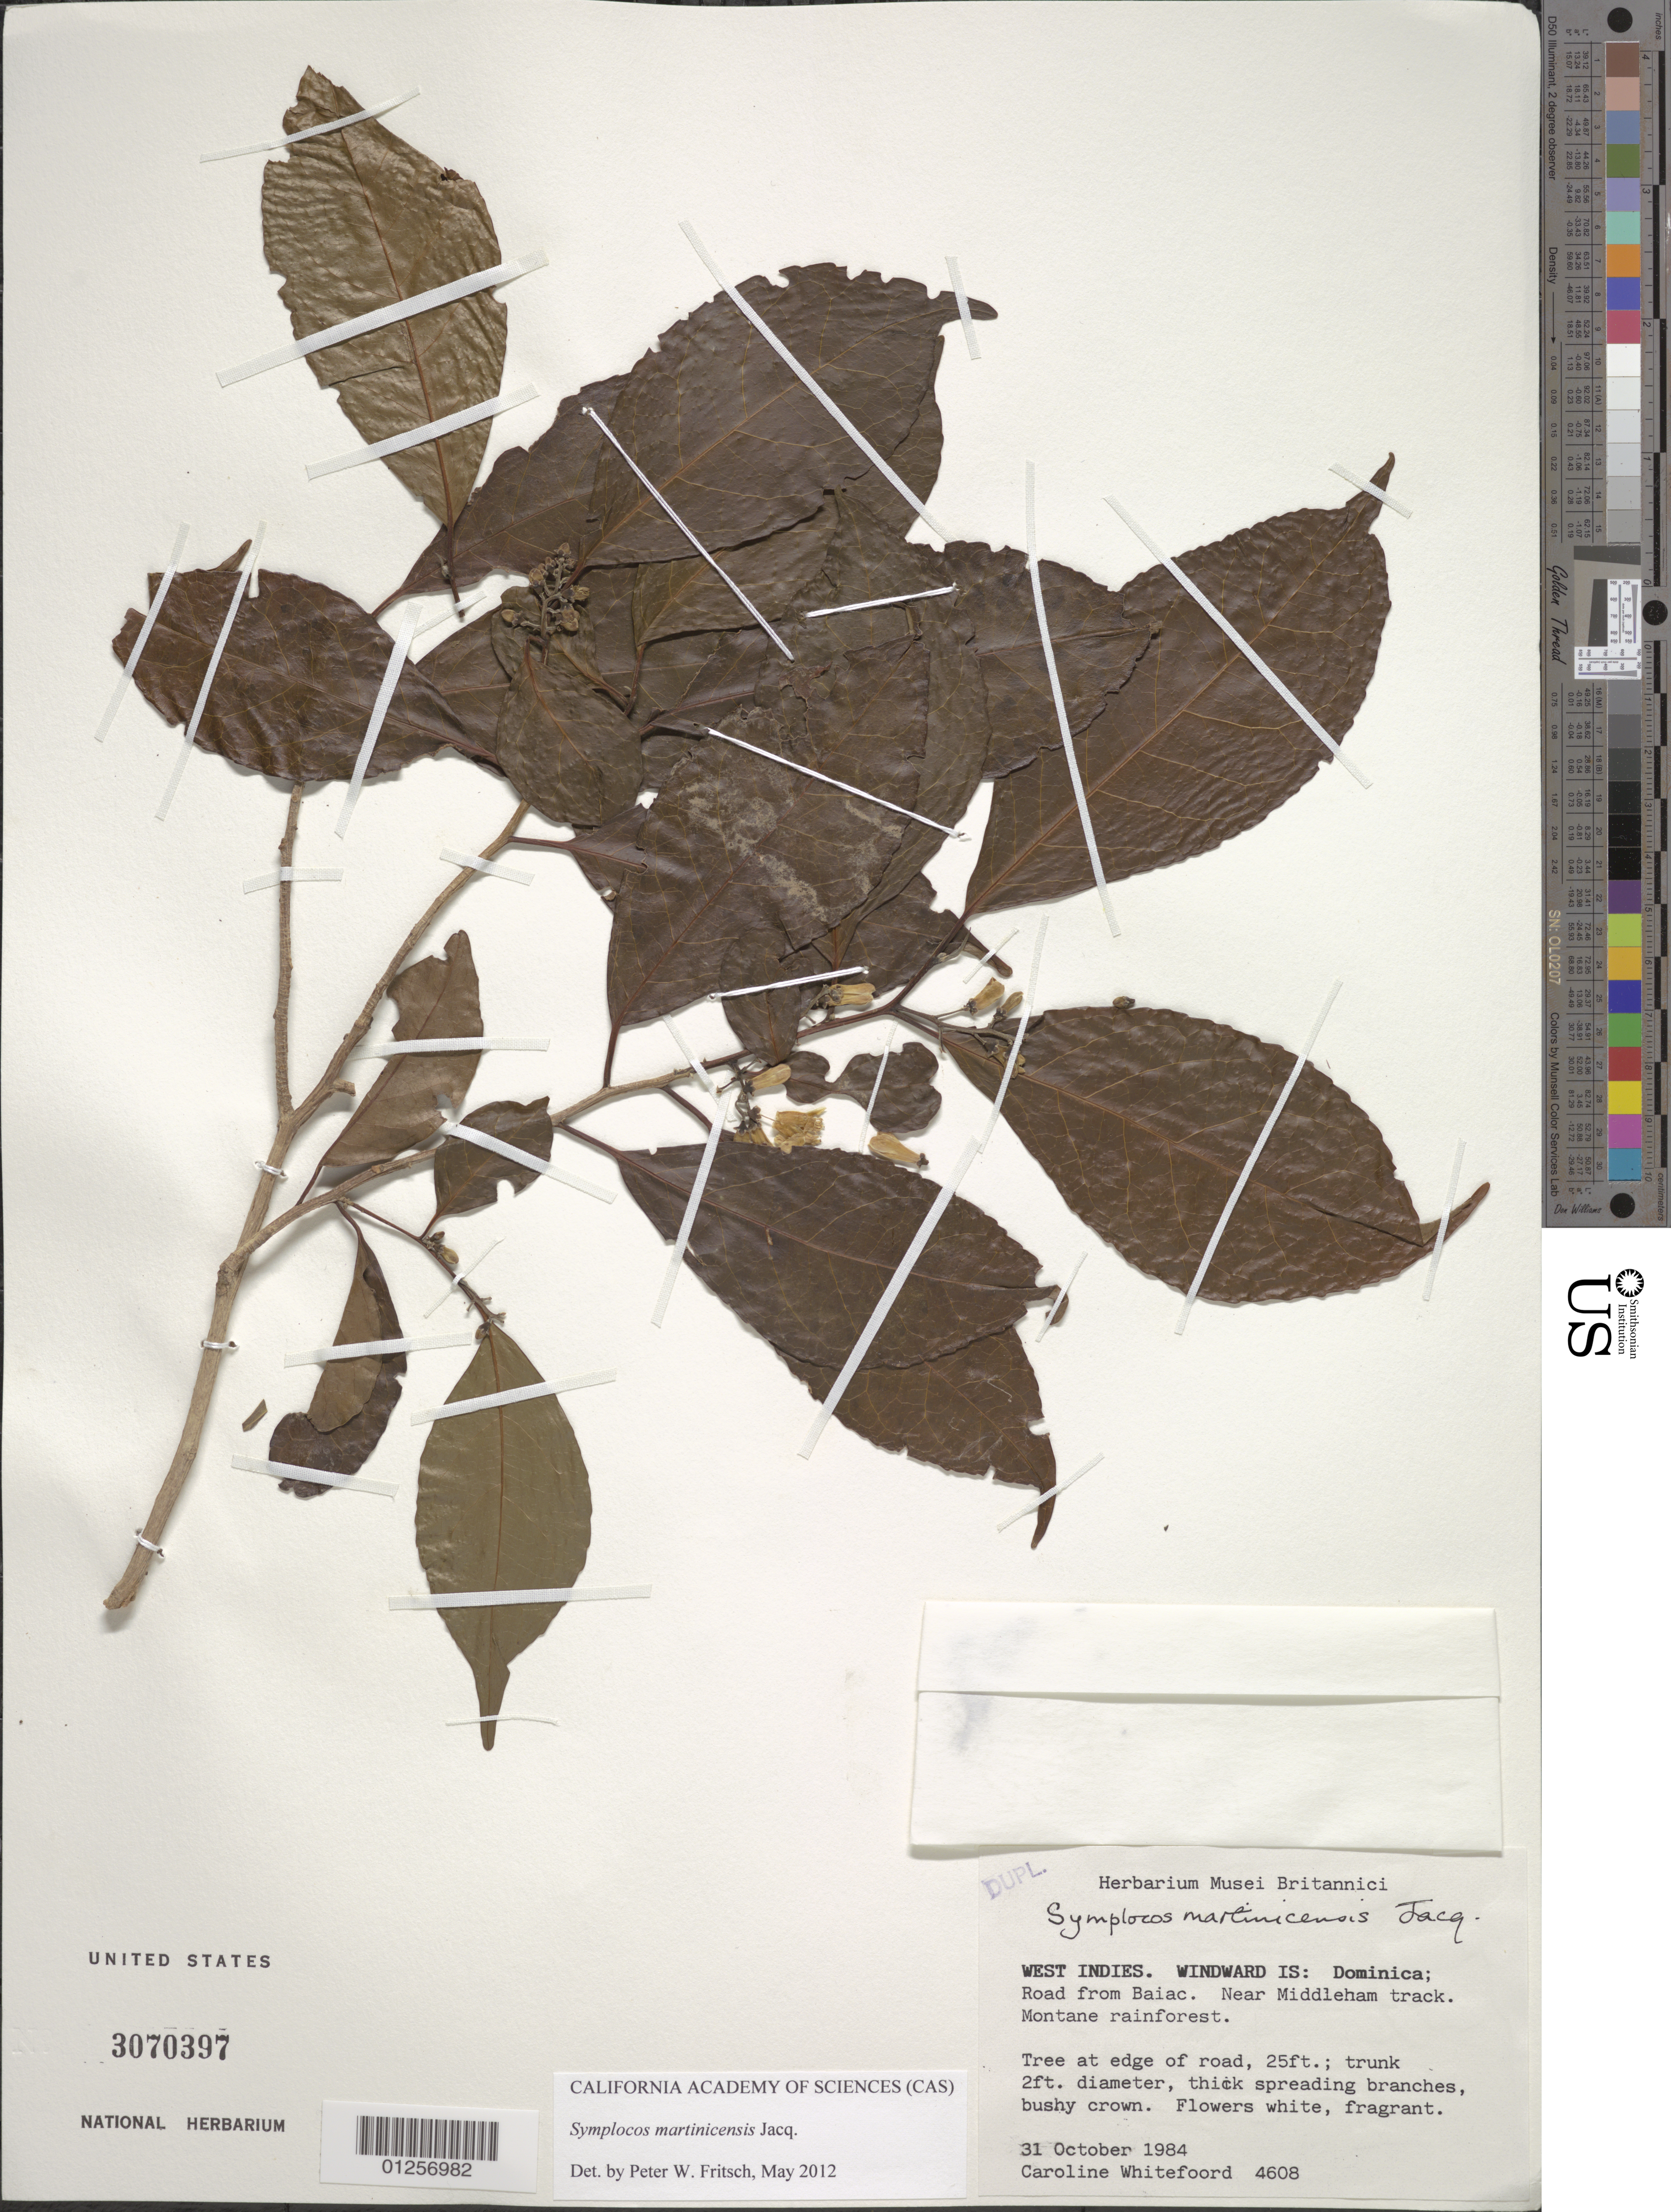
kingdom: Plantae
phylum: Tracheophyta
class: Magnoliopsida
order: Ericales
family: Symplocaceae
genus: Symplocos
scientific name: Symplocos martinicensis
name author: Jacq.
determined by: Fritsch, Peter W.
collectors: C. Whitefoord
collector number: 4608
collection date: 1984-10-31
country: Dominica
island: Dominica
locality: Baiac. Road from Baiac, near Middleham track.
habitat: Montane rainforest.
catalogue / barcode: US 3070397